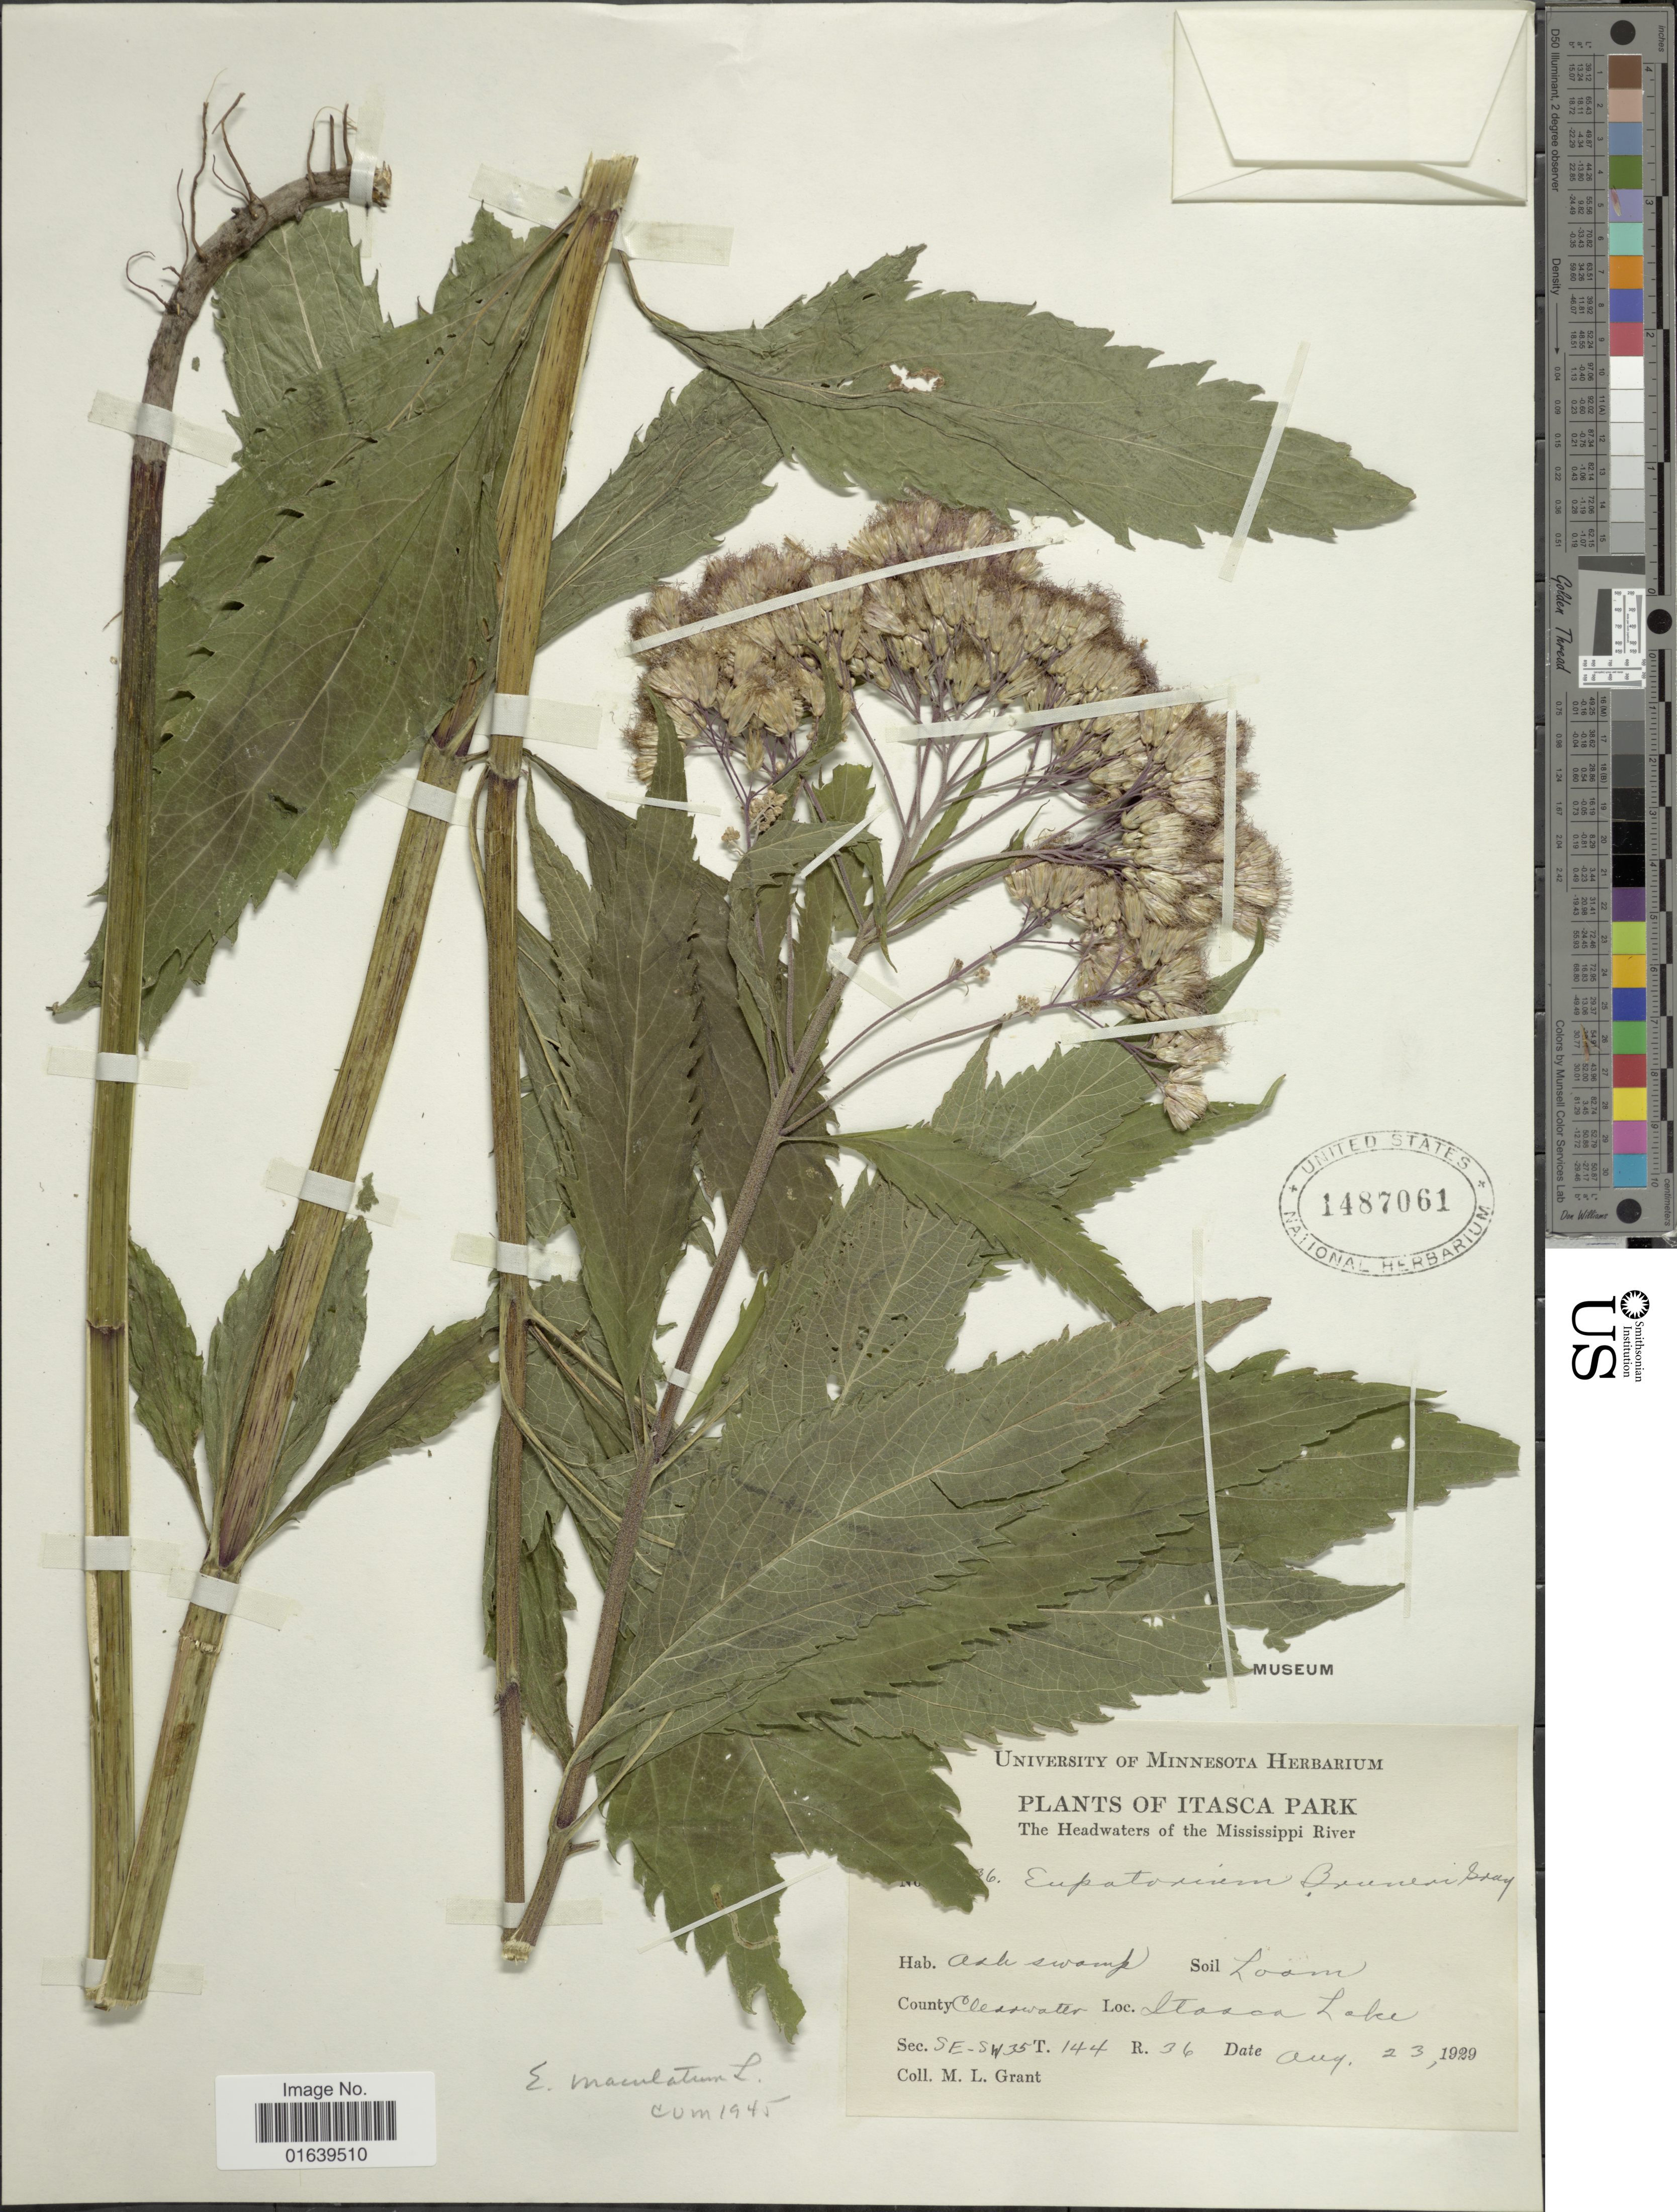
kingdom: Plantae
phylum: Tracheophyta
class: Magnoliopsida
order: Asterales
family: Asteraceae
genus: Eupatorium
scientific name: Eupatorium maculatum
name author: L.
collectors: M. L. Grant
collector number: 36*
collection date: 1929-08-23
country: United States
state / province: Minnesota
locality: Itasca Park, The Headwaters of the Mississippi River, County Clearwater, Itasca Lake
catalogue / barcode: US 1487061